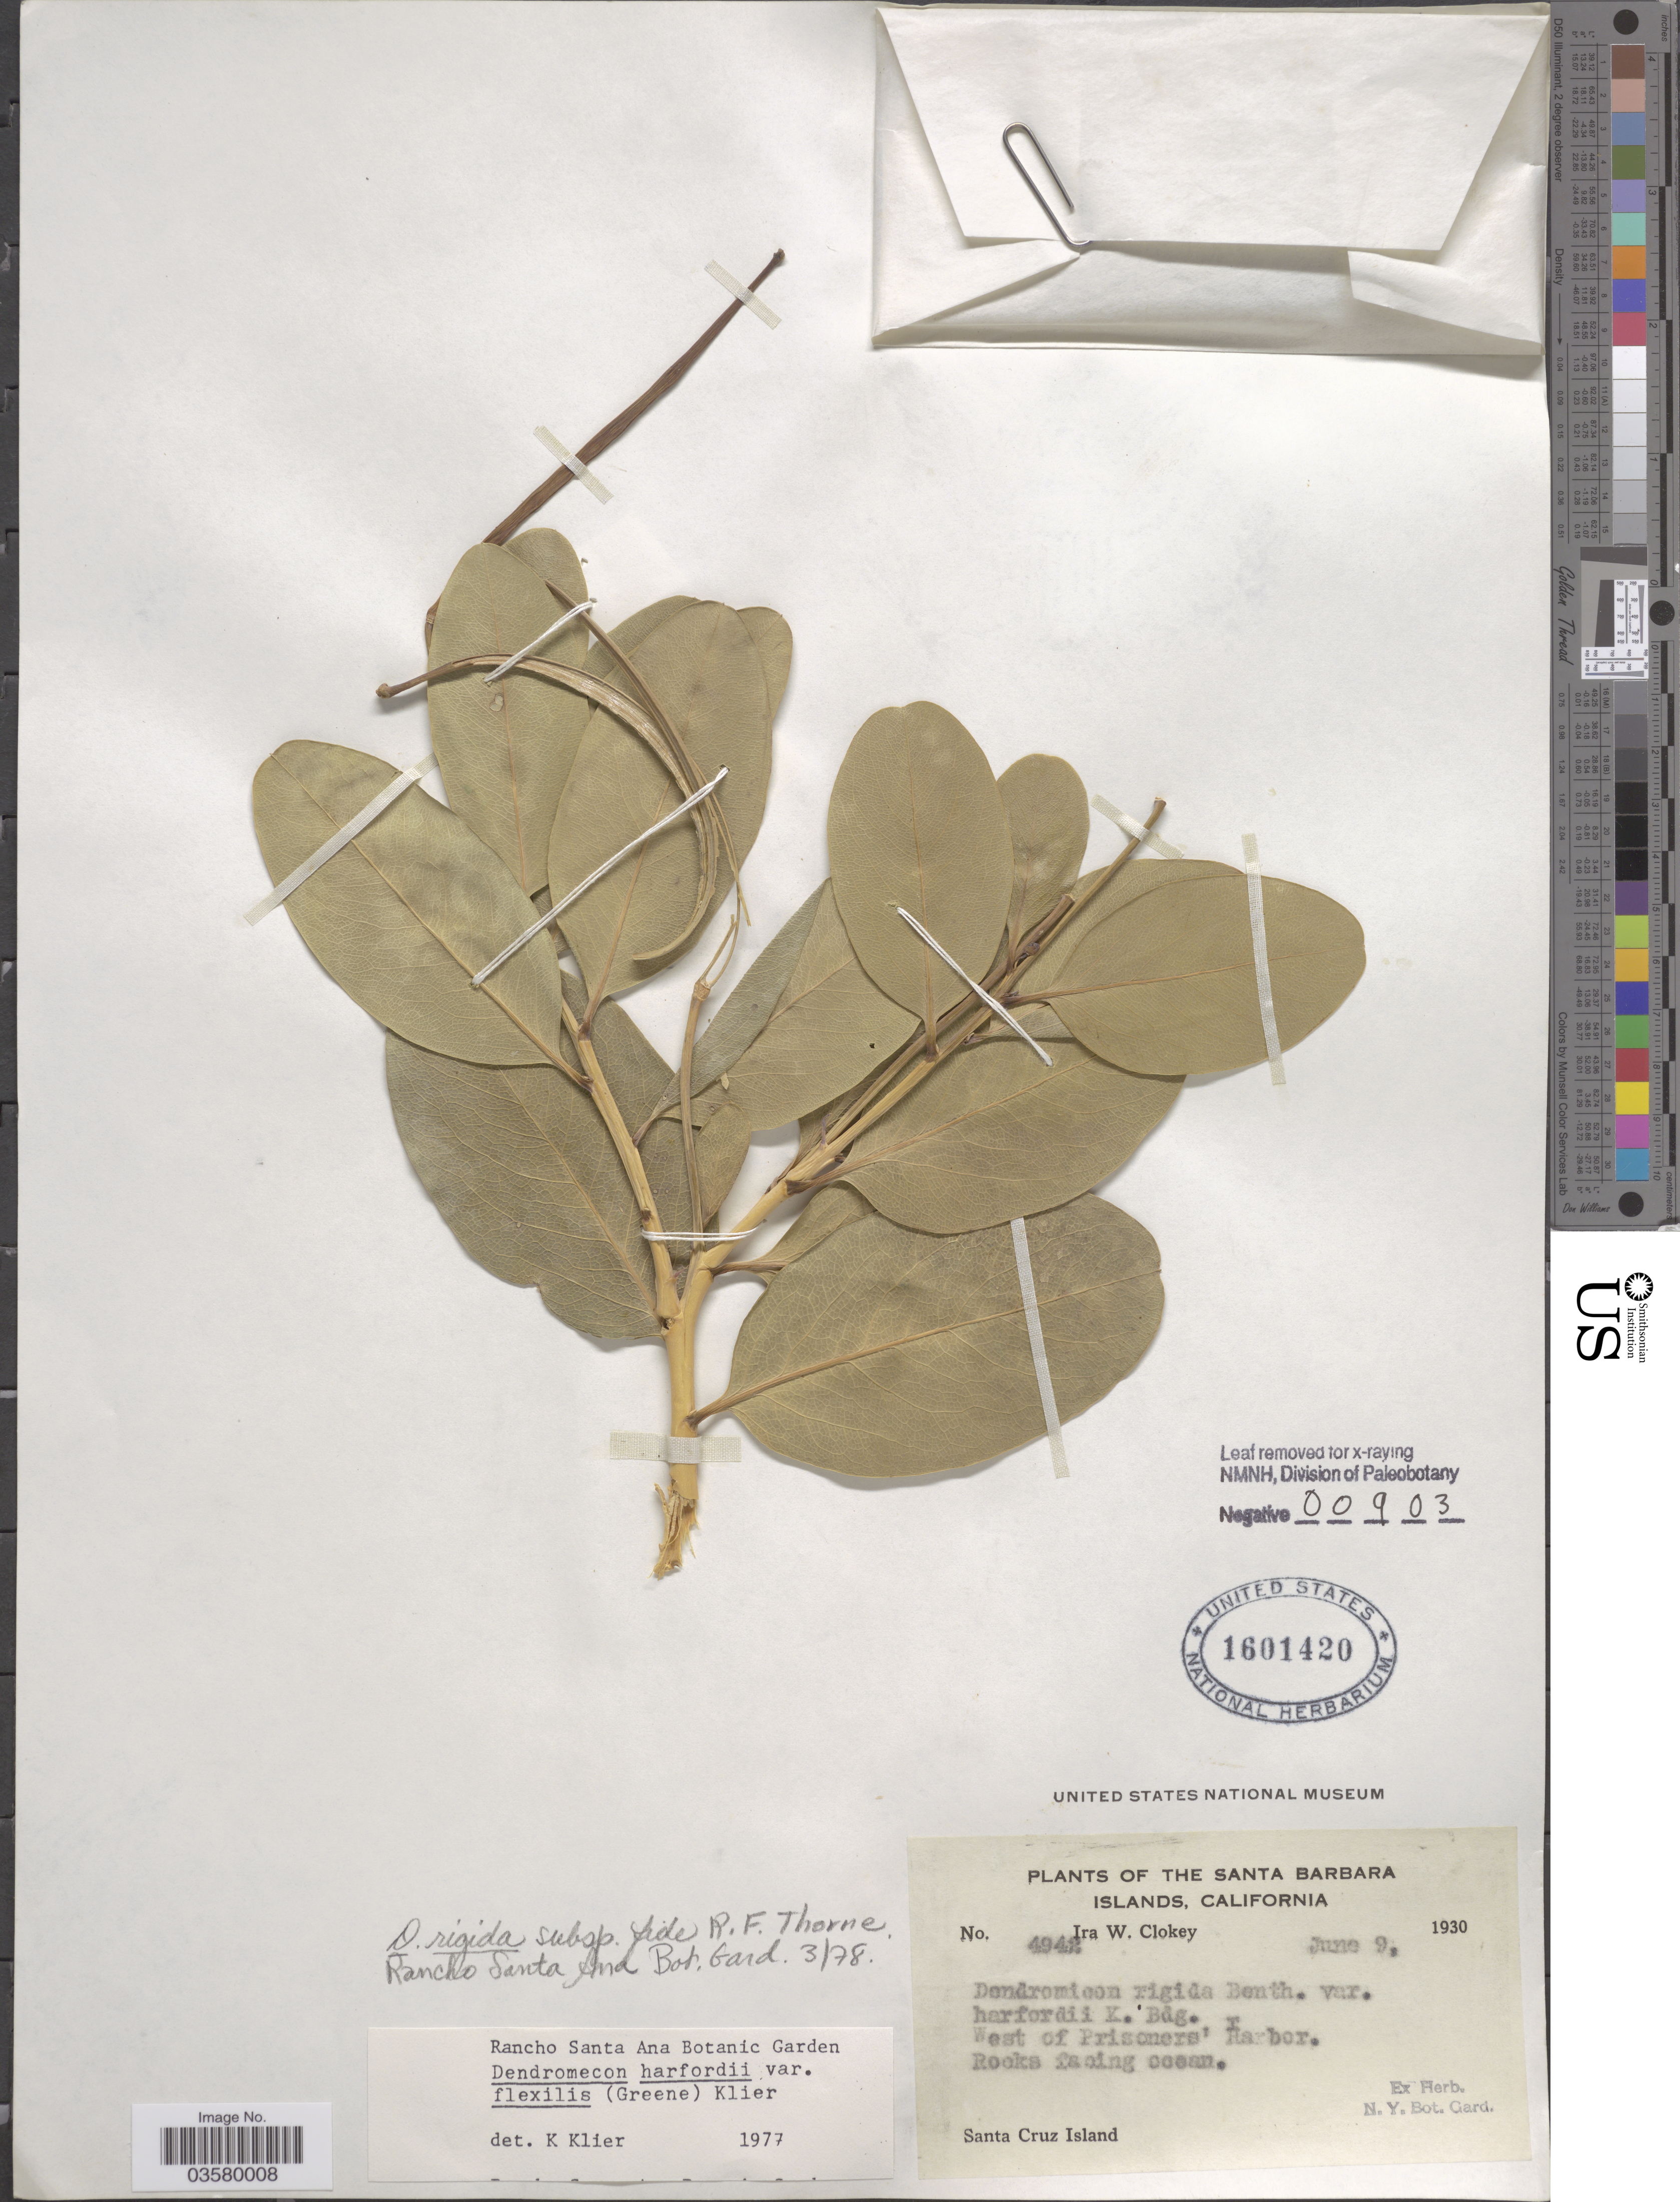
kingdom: Plantae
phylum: Tracheophyta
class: Magnoliopsida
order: Ranunculales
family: Papaveraceae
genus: Dendromecon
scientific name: Dendromecon rigida subsp. harfordii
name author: (Kellog) P.H. Raven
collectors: I. W. Clokey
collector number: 4942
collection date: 1930-06-09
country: United States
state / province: California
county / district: Santa Barbara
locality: The Santa Barbara Islands. West of Prisoners' Harbor. Rocks facing ocean. Santa Cruz Island.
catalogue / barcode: US 1601420